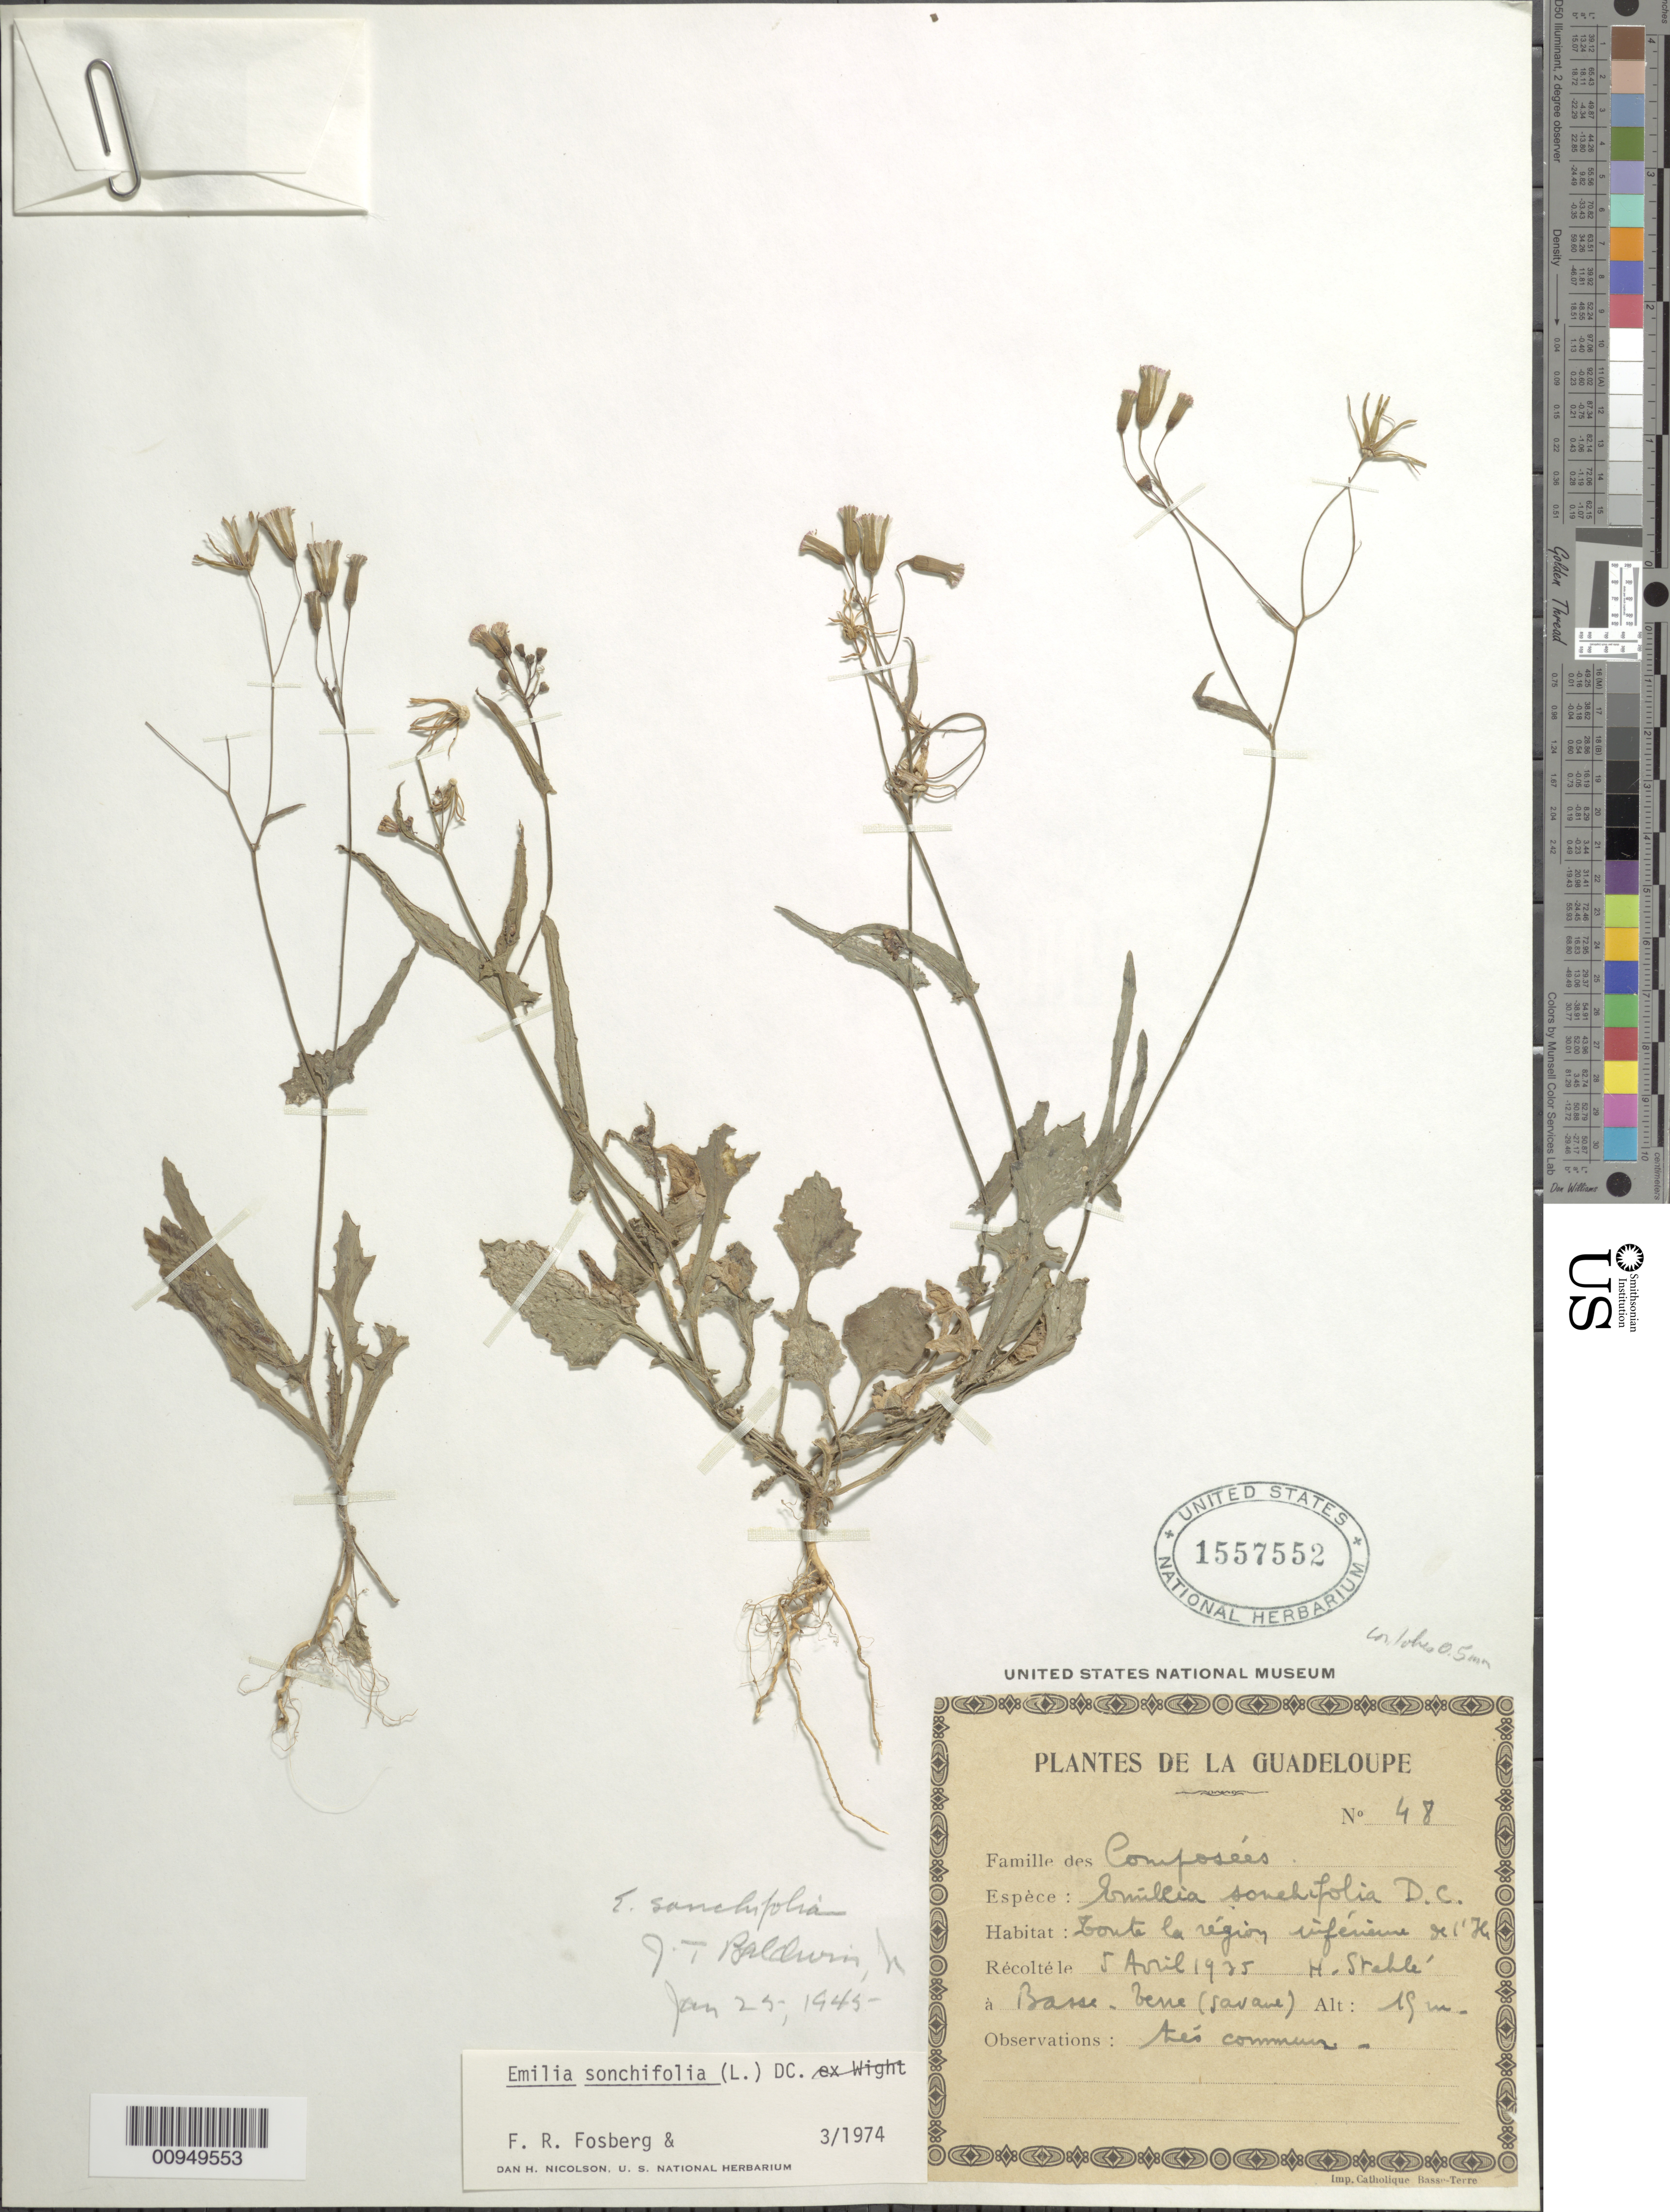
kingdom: Plantae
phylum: Tracheophyta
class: Magnoliopsida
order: Asterales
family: Asteraceae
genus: Emilia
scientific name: Emilia sonchifolia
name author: (L.) DC.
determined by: Fosberg, F. R.; Nicolson, D. H.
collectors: H. Stehlé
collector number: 48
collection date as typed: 05 Apr 1935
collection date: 1935-04-05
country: Guadeloupe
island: Basse Terre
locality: Basse-Terre (savane)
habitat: "boute la région infériane de l'Ie"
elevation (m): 15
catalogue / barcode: US 1557552